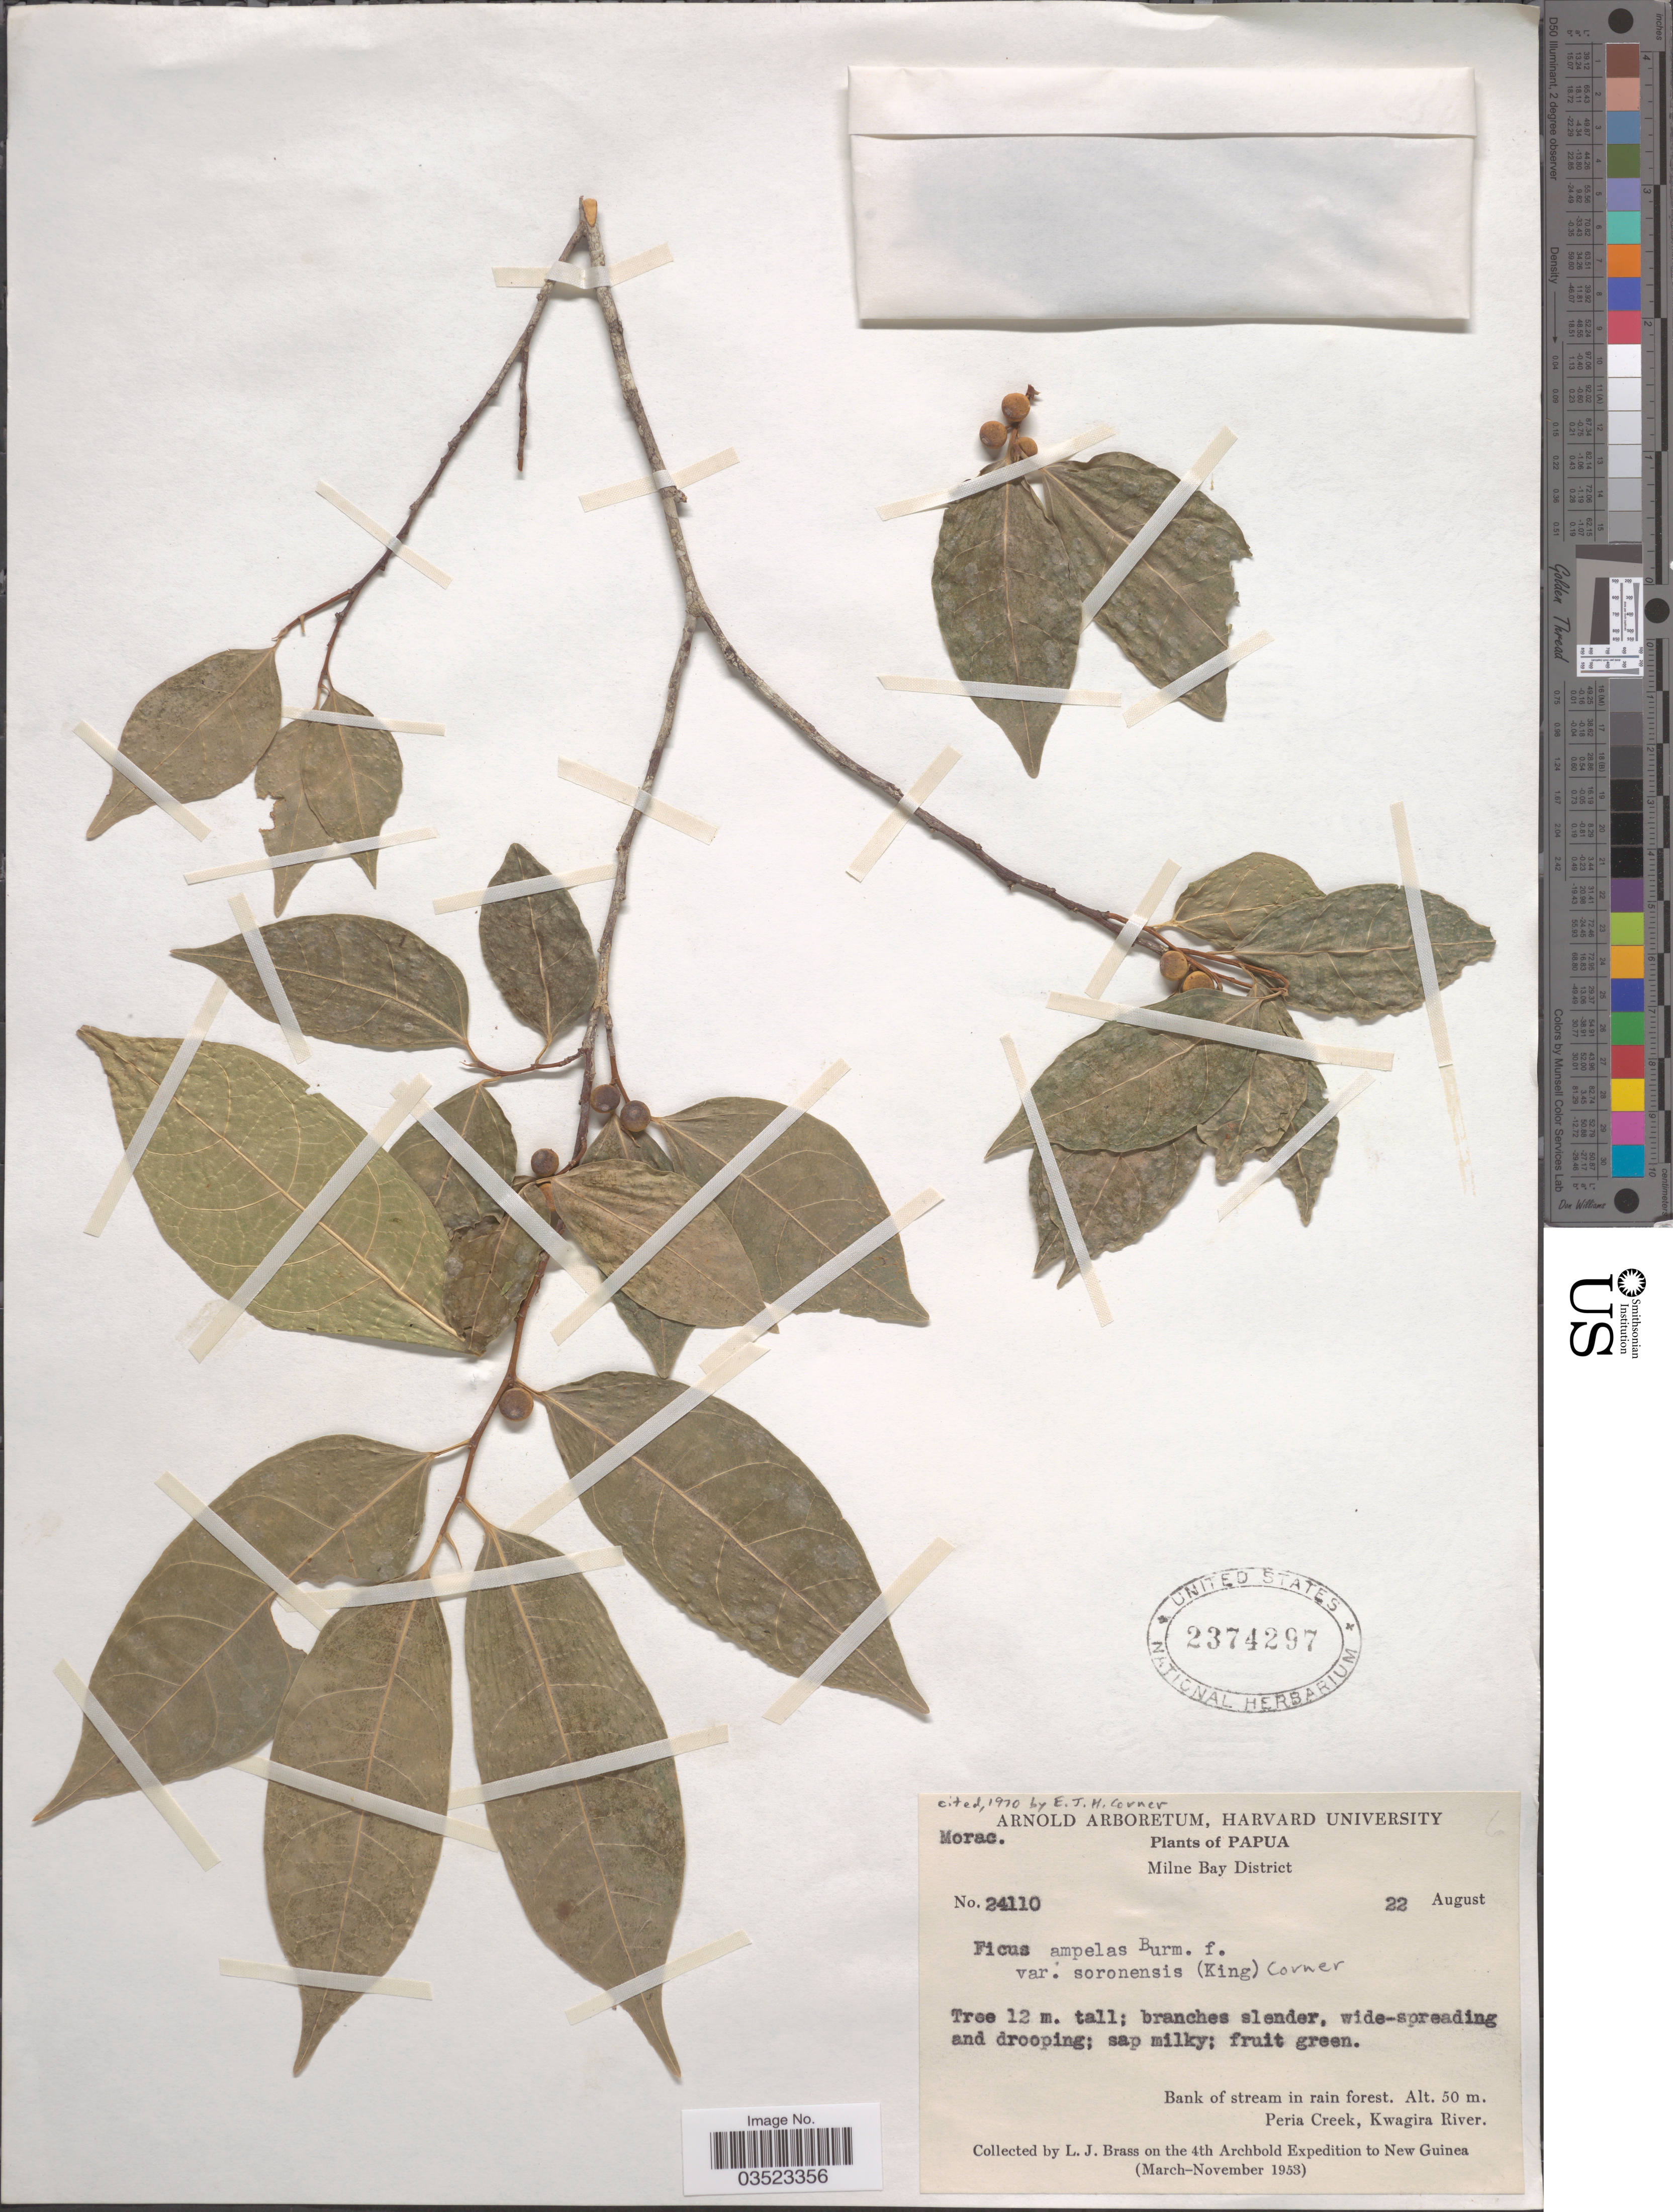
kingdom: Plantae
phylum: Tracheophyta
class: Magnoliopsida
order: Rosales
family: Moraceae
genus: Ficus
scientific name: Ficus ampelos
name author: Burm. f.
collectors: L. J. Brass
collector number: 24110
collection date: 1953-08-22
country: Papua New Guinea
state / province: Milne Bay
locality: Papua. Milne Bay District. Bank of stream in rain forest. Peria Creek, Kwagira River. New Guinea.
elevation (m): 50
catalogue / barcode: US 2374297